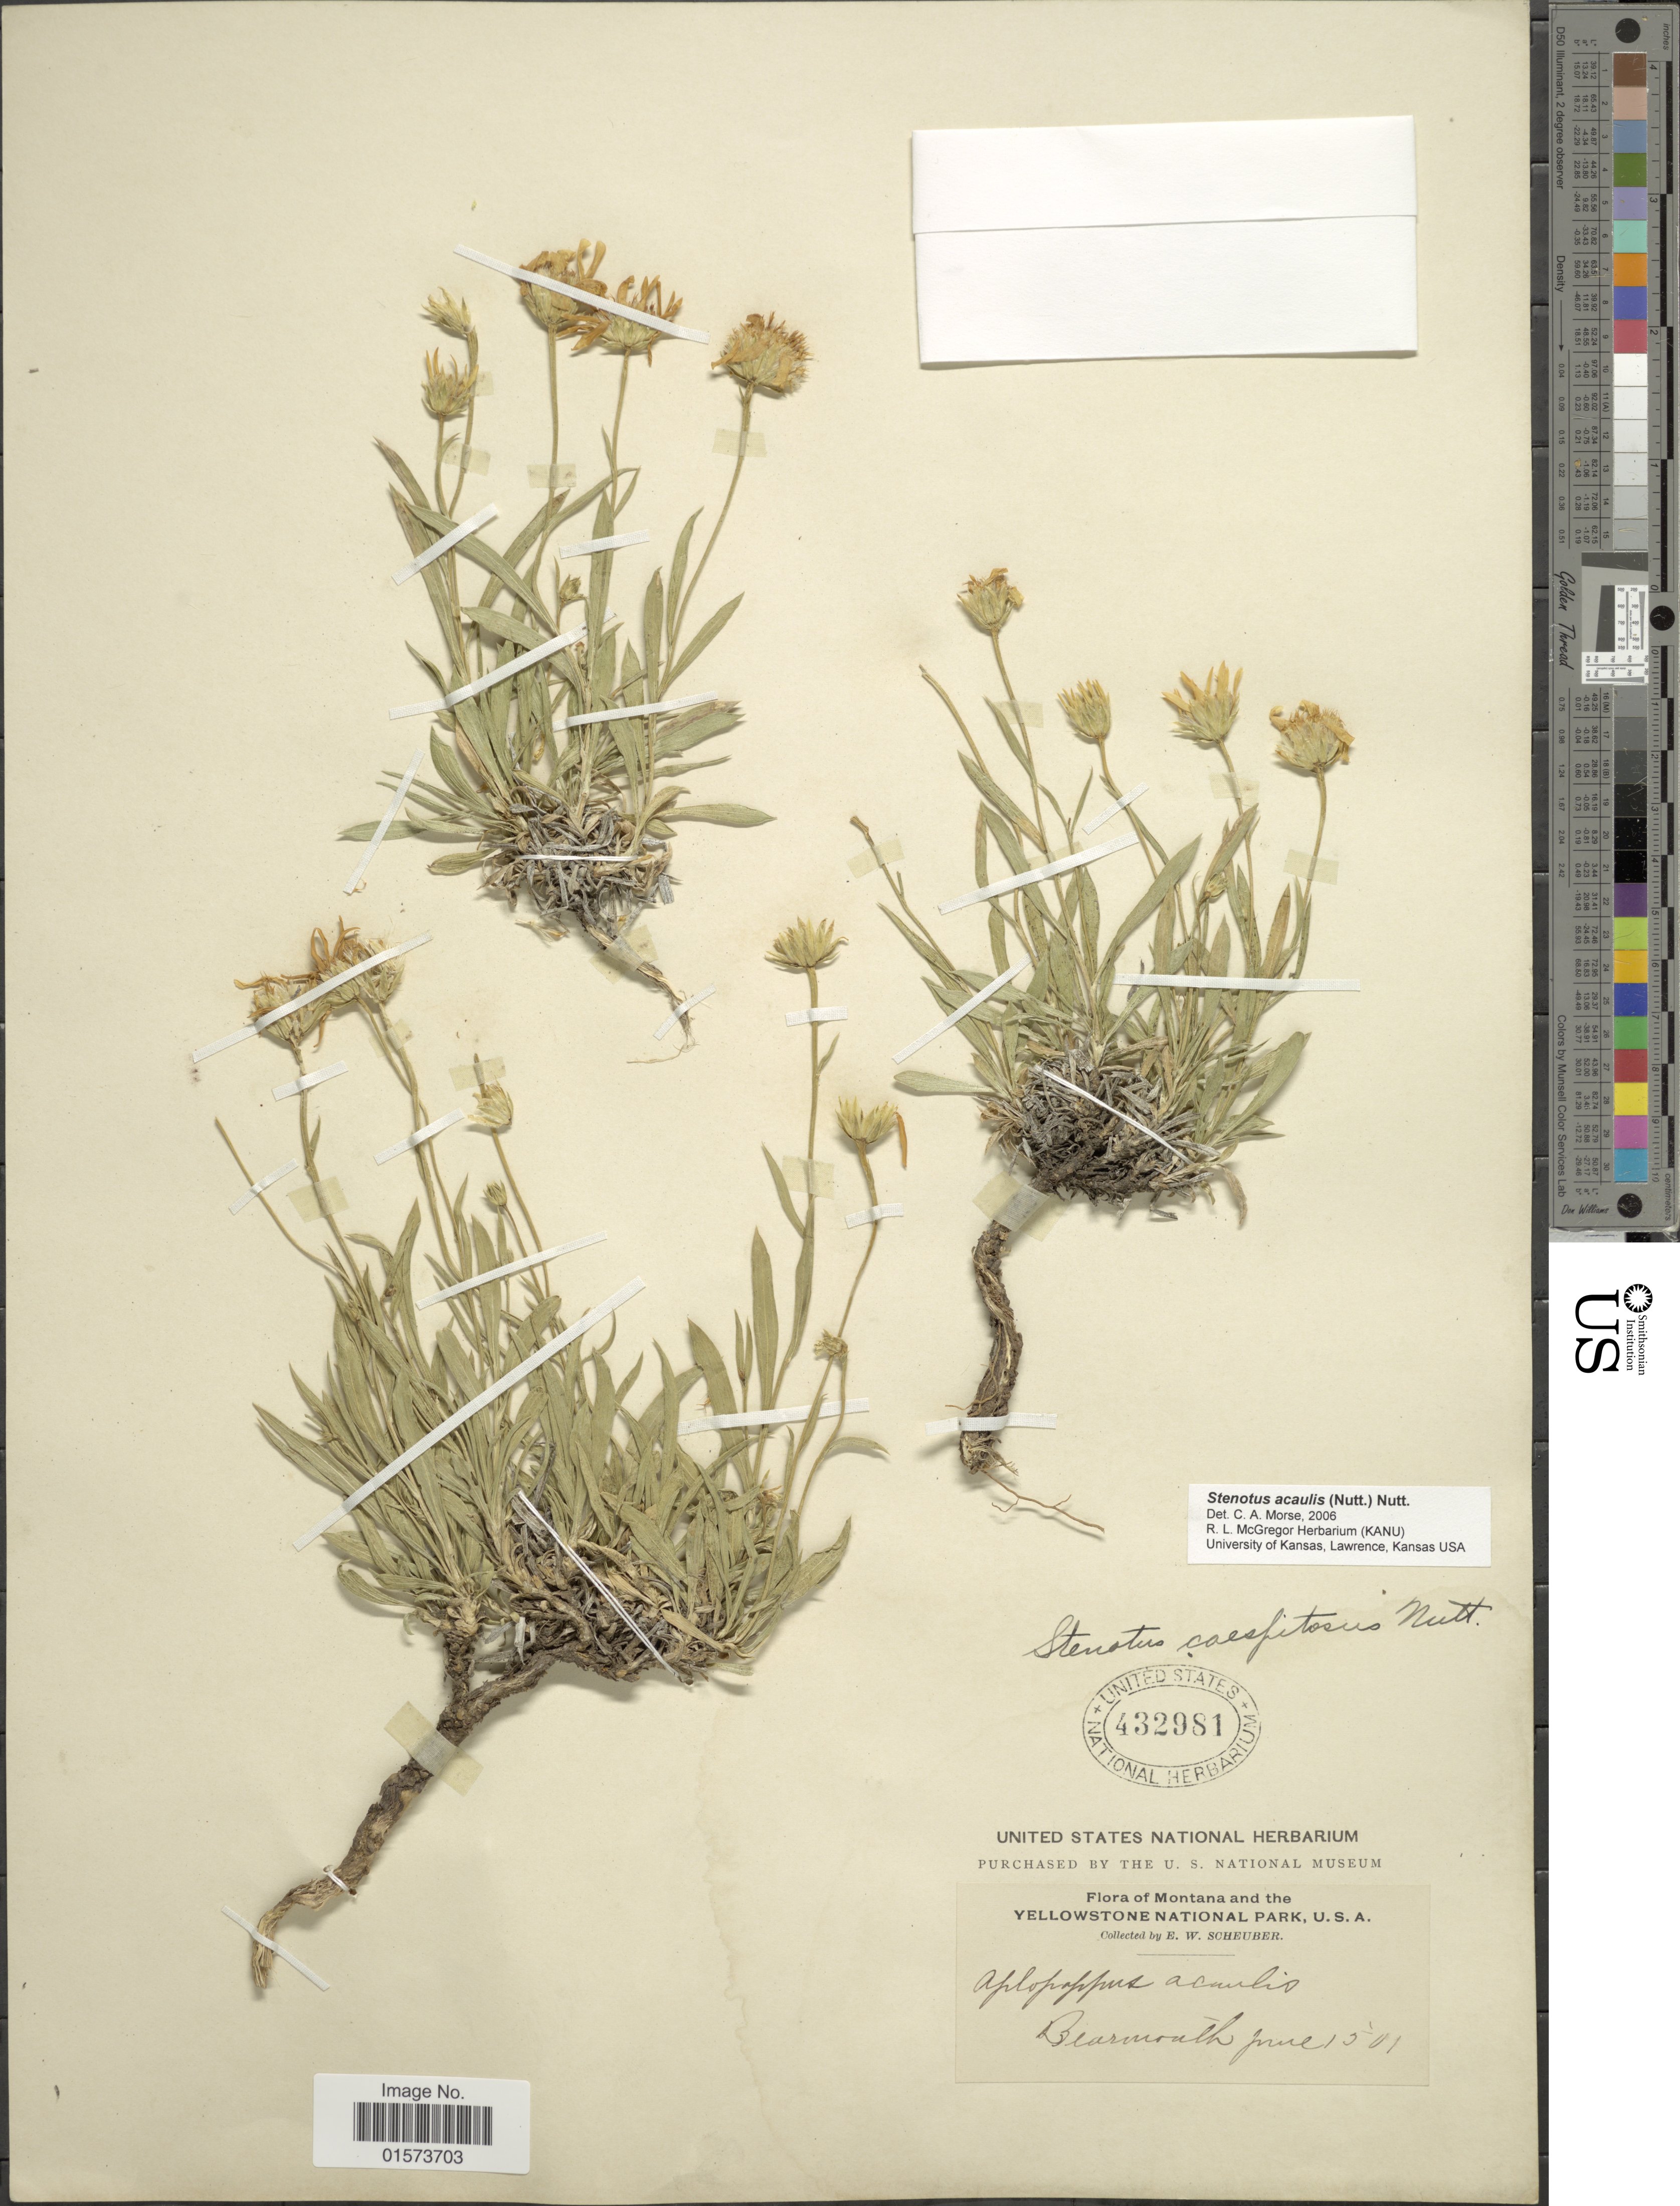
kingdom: Plantae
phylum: Tracheophyta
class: Magnoliopsida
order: Asterales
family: Asteraceae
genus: Stenotus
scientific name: Stenotus acaulis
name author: (Nutt.) Nutt.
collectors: E. Scheuber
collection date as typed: Transcribed d/m/y: 15/6/1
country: United States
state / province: Montana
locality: Yellowstone National Park, Bearmouth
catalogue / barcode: US 432981